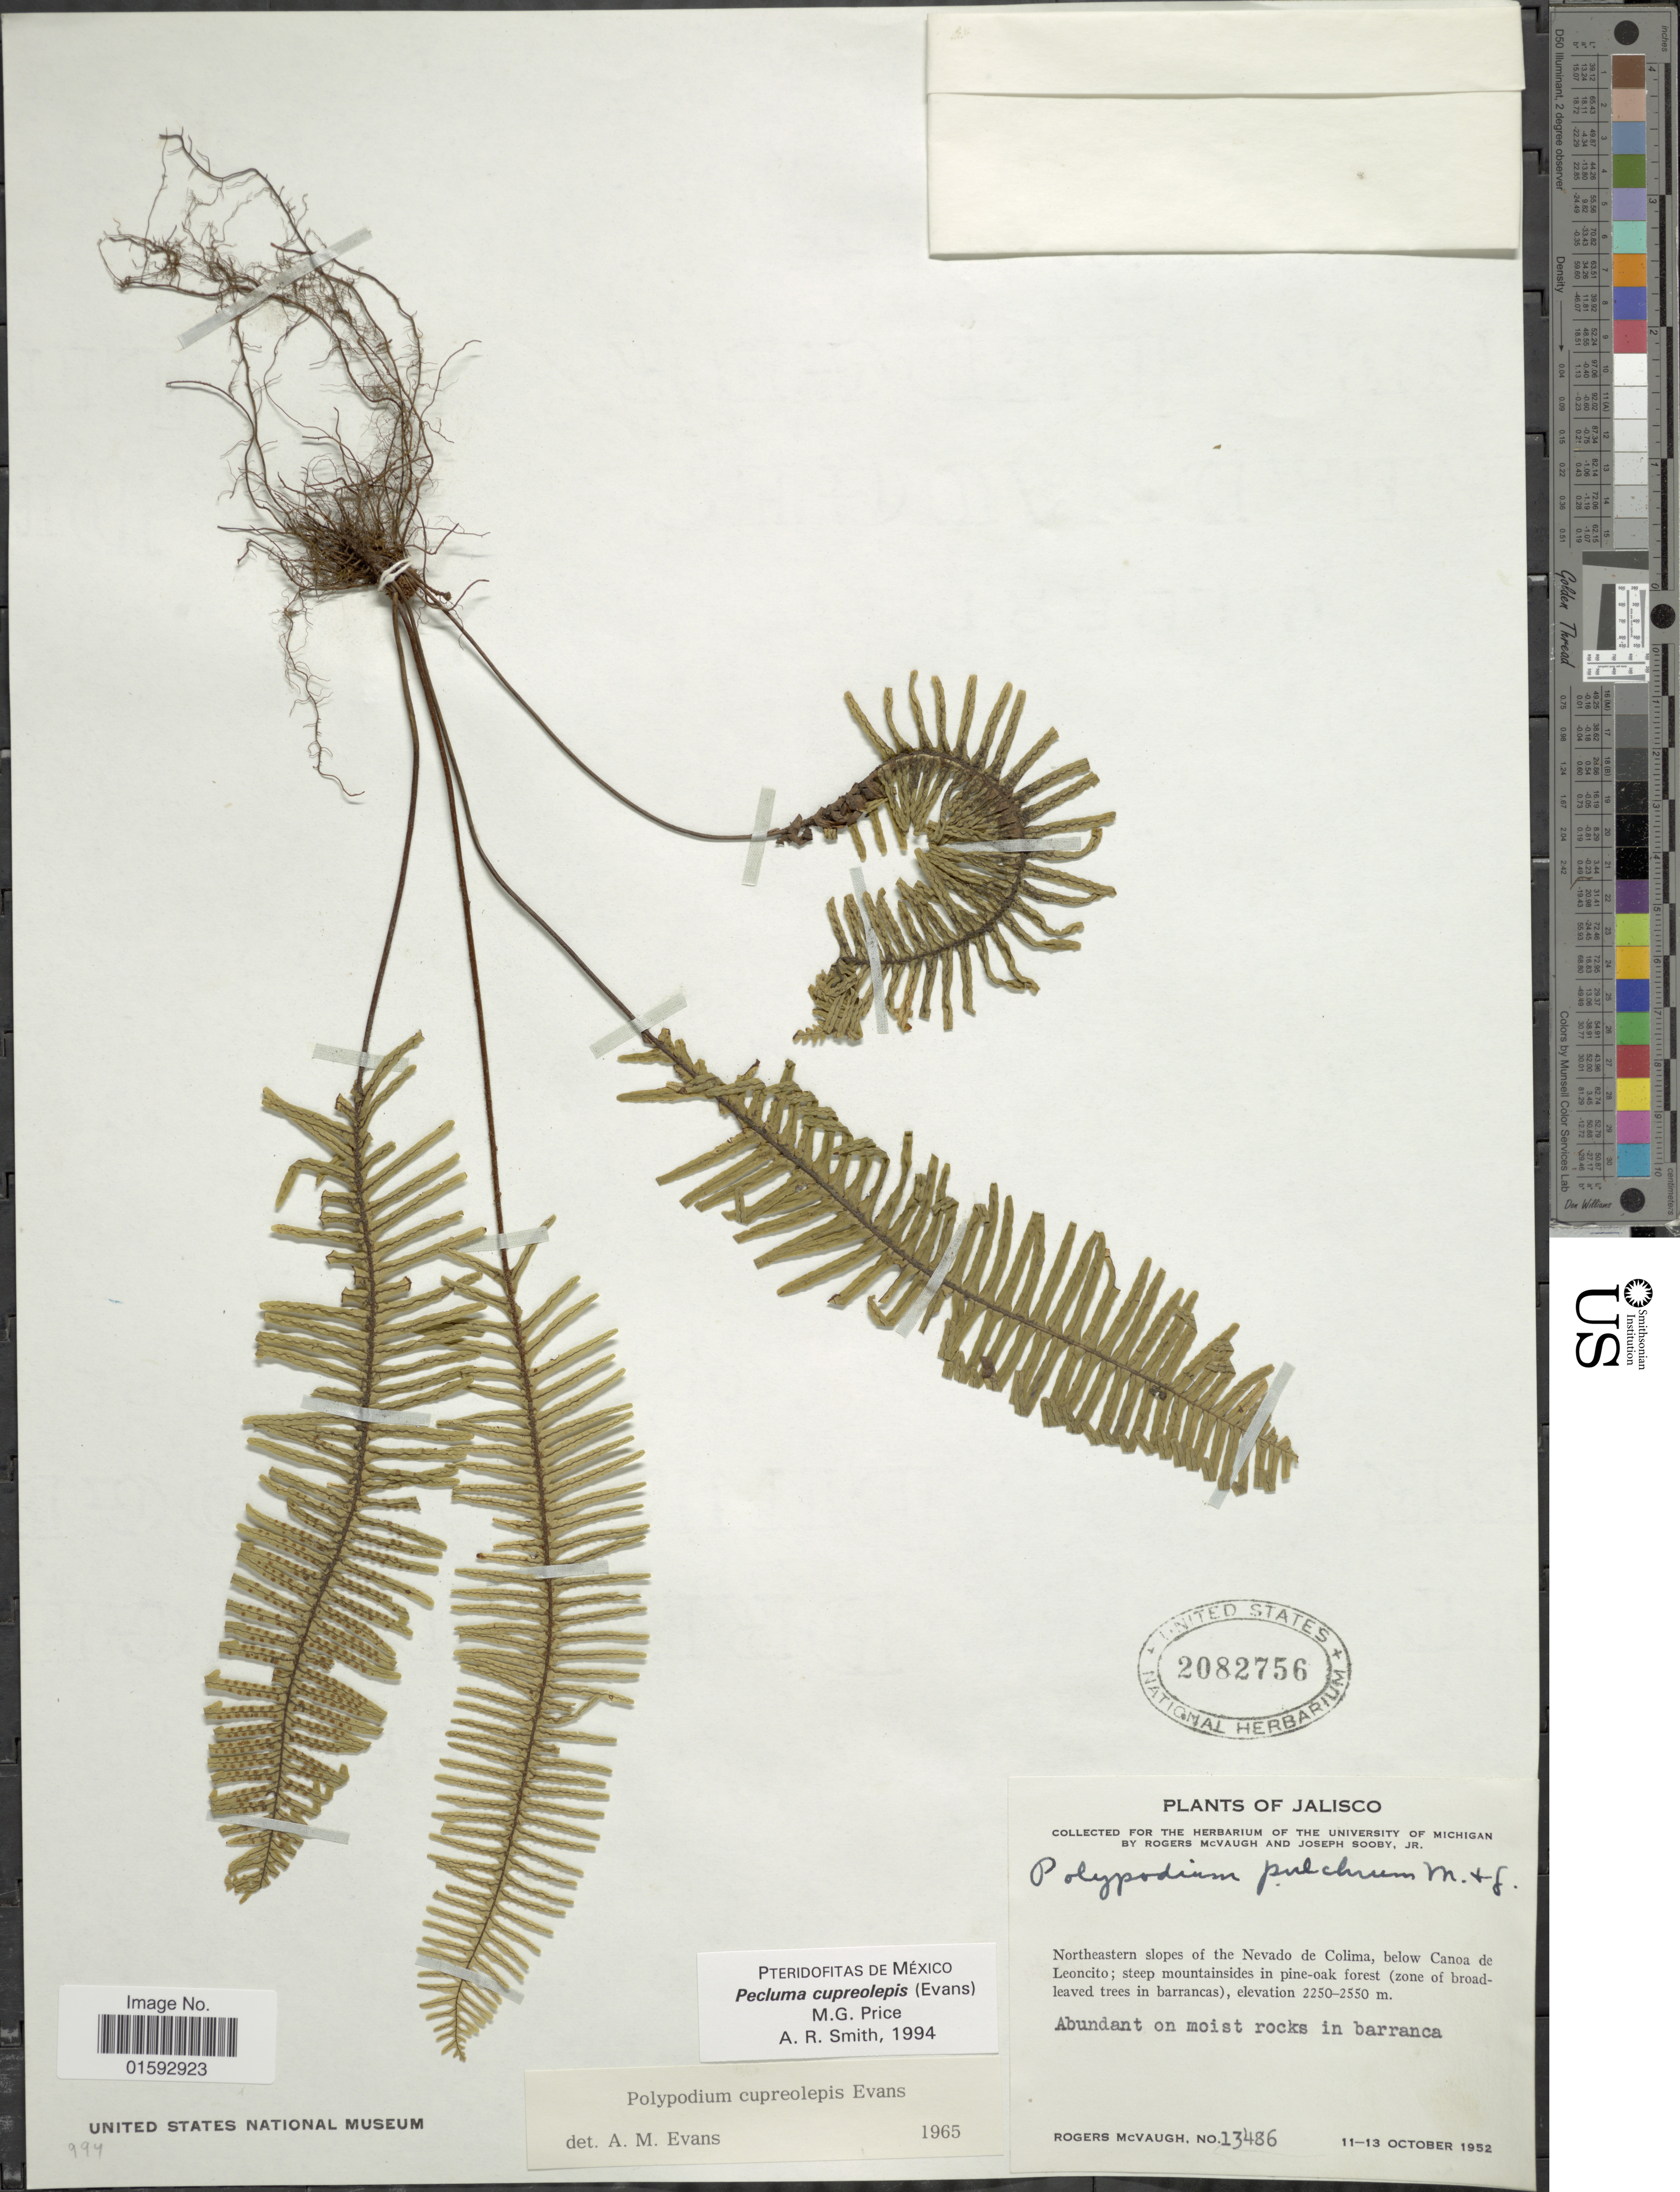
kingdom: Plantae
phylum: Tracheophyta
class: Polypodiopsida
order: Polypodiales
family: Polypodiaceae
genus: Pecluma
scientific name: Pecluma cupreolepis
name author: (A.M. Evans) M.G. Price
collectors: R. McVaugh & J. Sooby Jr.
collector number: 13486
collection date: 1952-10-11/1952-10-13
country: Mexico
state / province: Jalisco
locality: Northeastern slopes of the Nevado de Colima, below Canoa de Leoncito; steep mountainsides in pine-oak forest (zone of broadleaved trees in barrancas)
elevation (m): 2250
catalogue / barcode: US 2082756